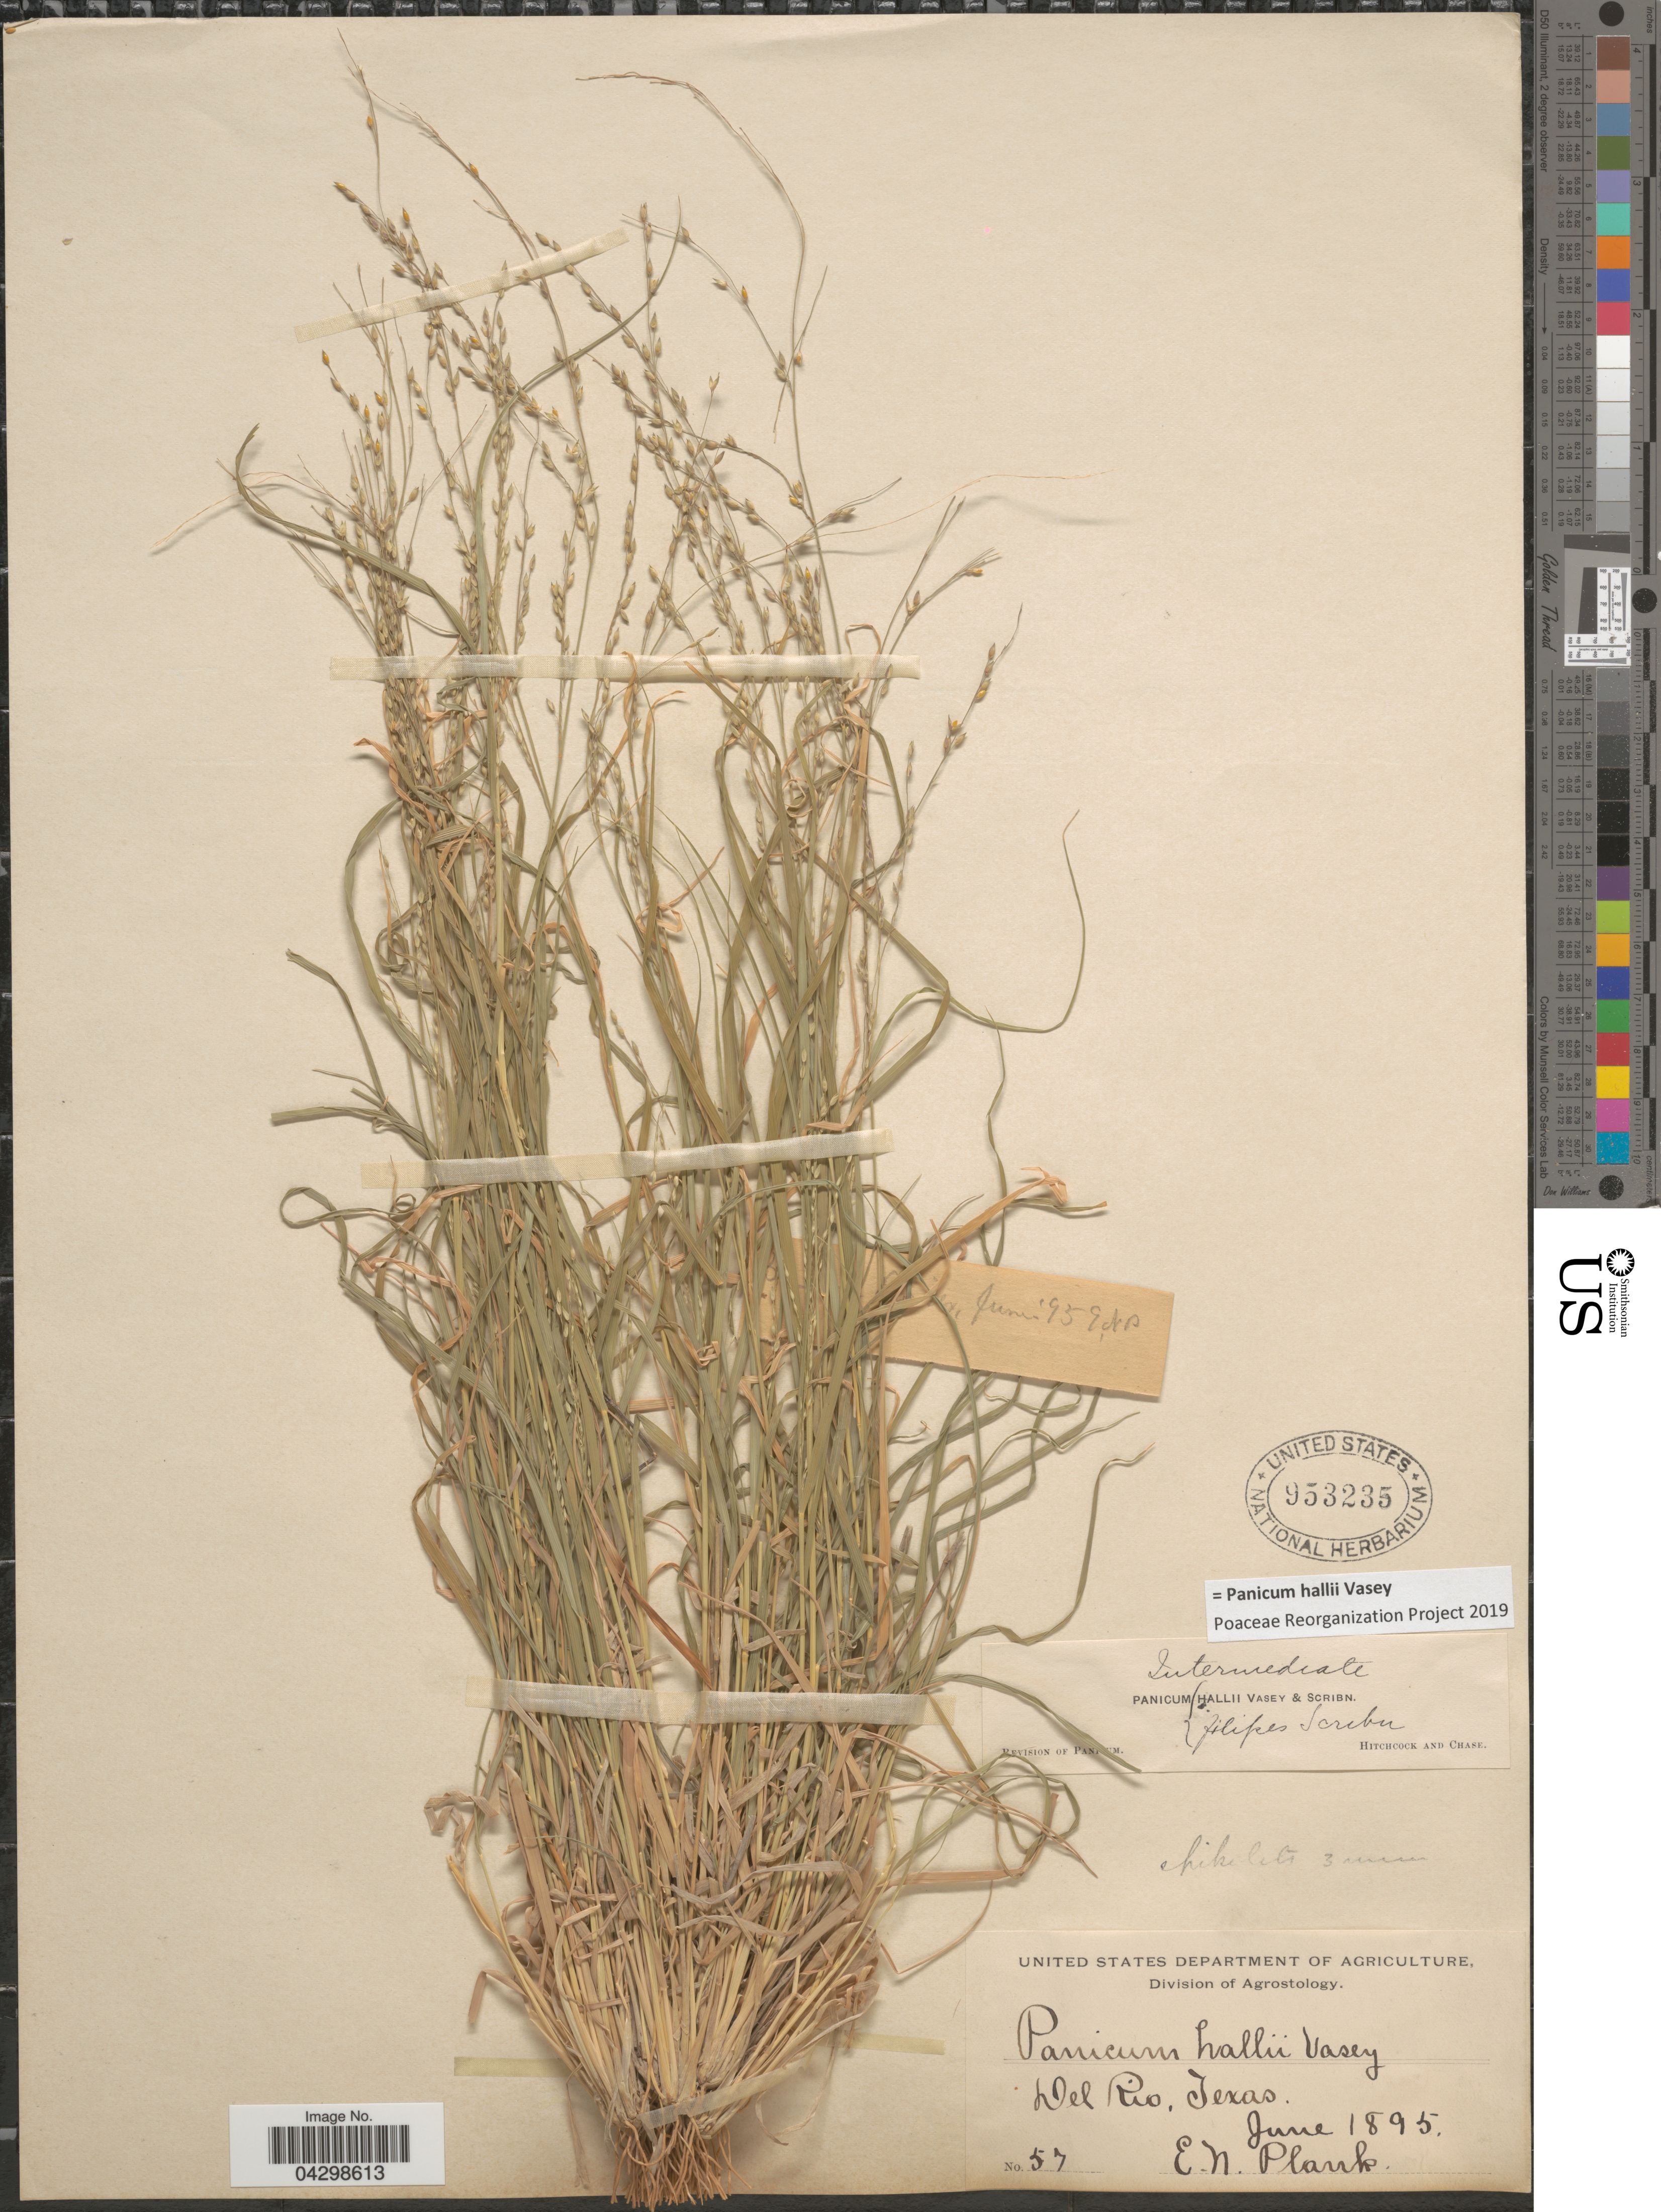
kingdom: Plantae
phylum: Tracheophyta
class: Liliopsida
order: Poales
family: Poaceae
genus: Panicum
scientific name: Panicum hallii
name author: Vasey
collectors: E. Plank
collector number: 57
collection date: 1895-06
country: United States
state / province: Texas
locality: Del Rio.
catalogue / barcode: US 953235